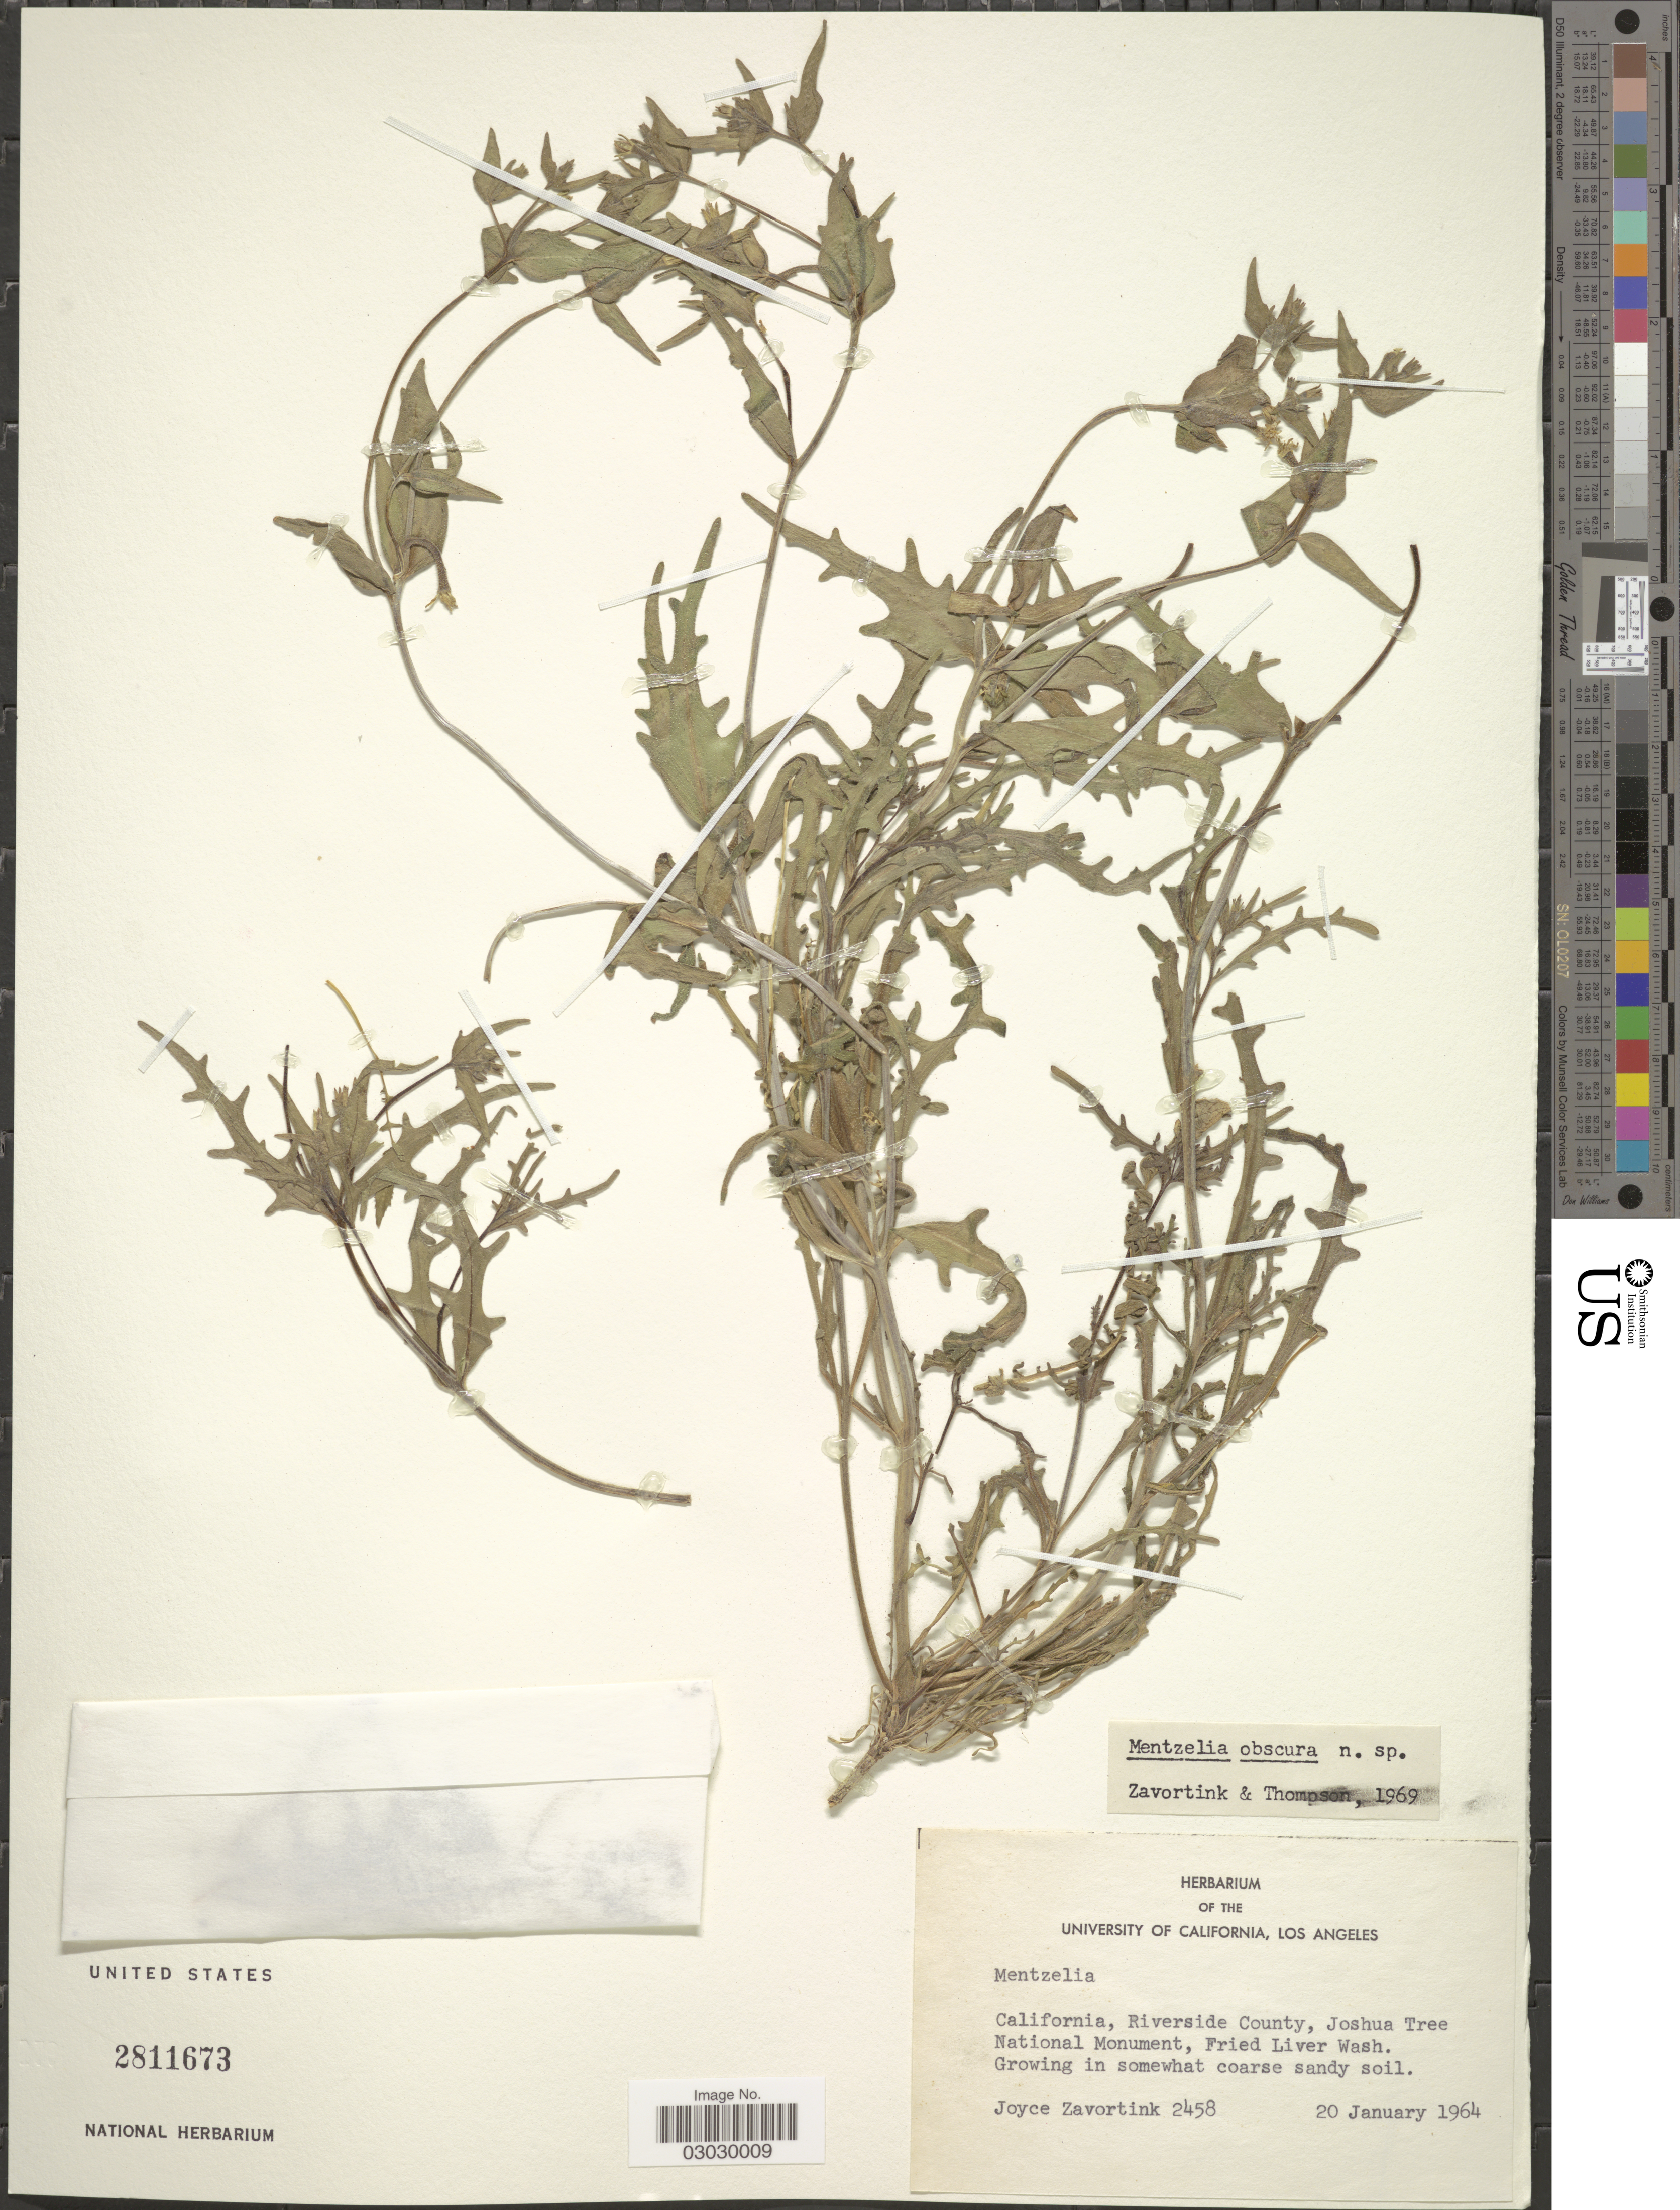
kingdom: Plantae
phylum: Tracheophyta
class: Magnoliopsida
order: Cornales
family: Loasaceae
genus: Mentzelia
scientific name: Mentzelia obscura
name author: H.J. Thomps. & J.E. Roberts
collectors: J. Zavortink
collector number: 2458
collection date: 1964-01-20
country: United States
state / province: California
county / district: Riverside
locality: Riverside County, Joshua Tree National Monument, Fried Liver Wash.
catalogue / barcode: US 2811673